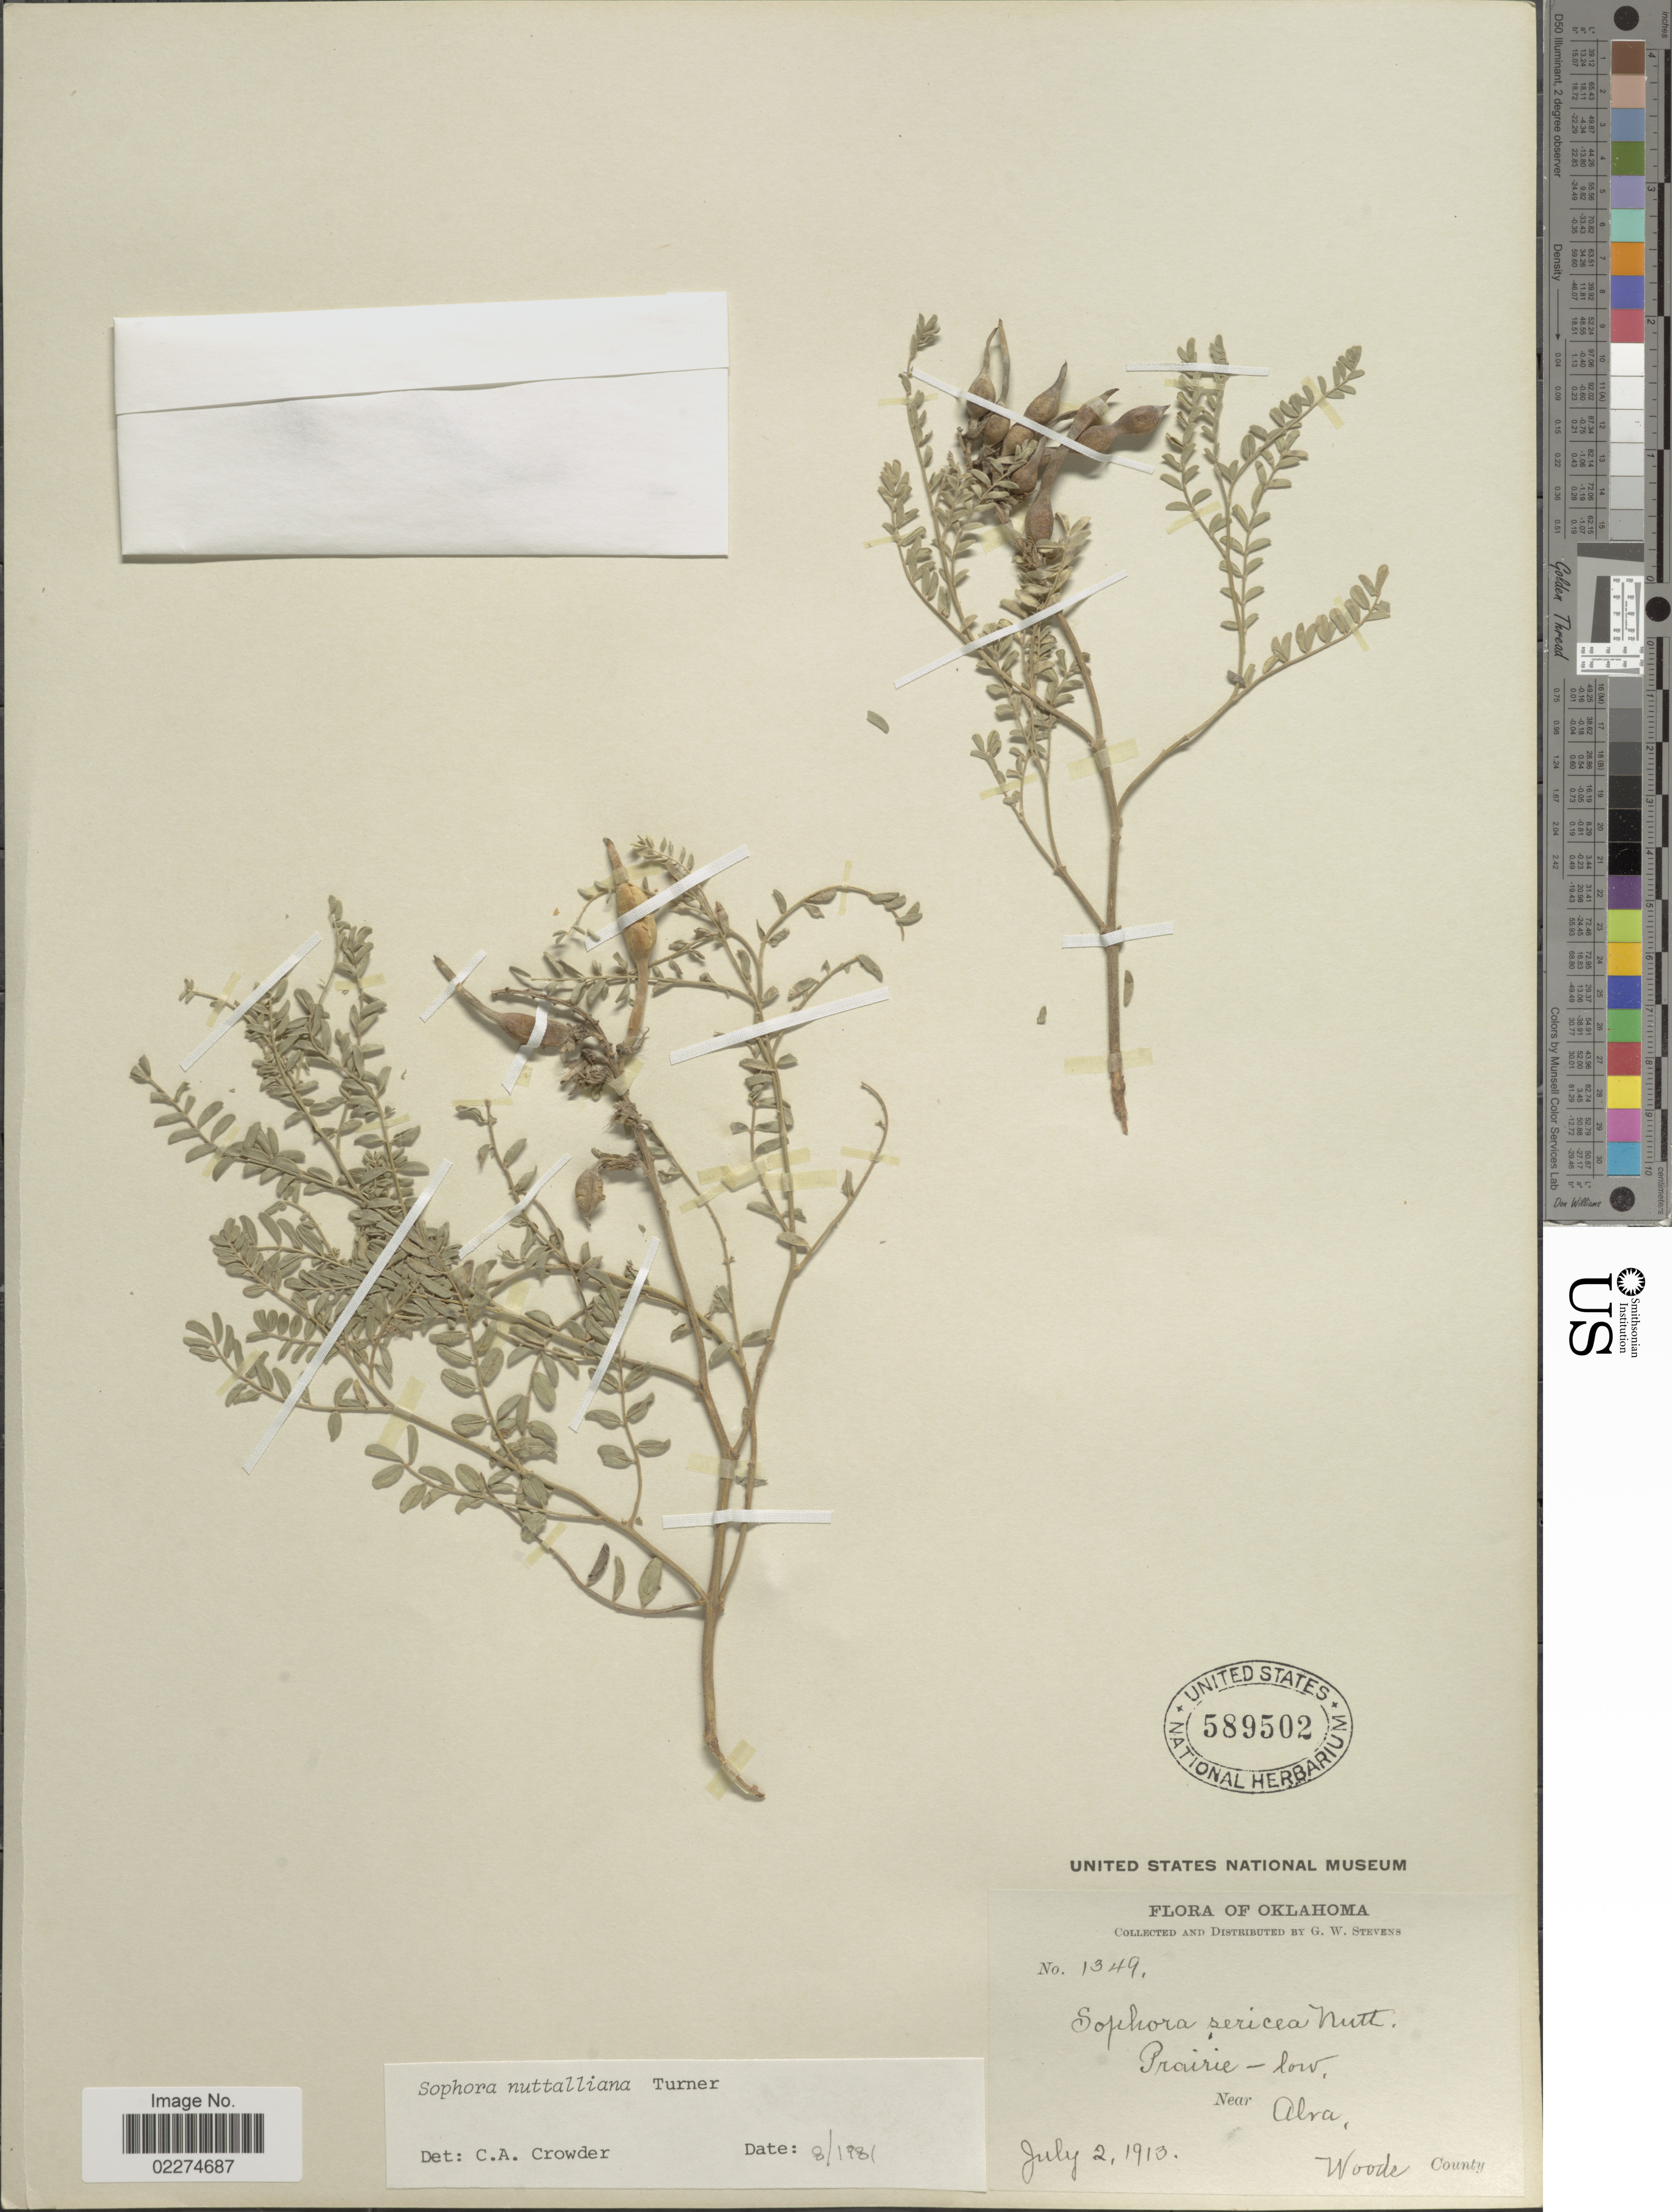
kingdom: Plantae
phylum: Tracheophyta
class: Magnoliopsida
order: Fabales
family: Fabaceae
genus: Sophora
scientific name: Sophora nuttalliana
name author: B.L. Turner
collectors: G. W. Stevens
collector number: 1349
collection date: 1913-07-02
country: United States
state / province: Oklahoma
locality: Near Alra, Woode County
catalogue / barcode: US 589502